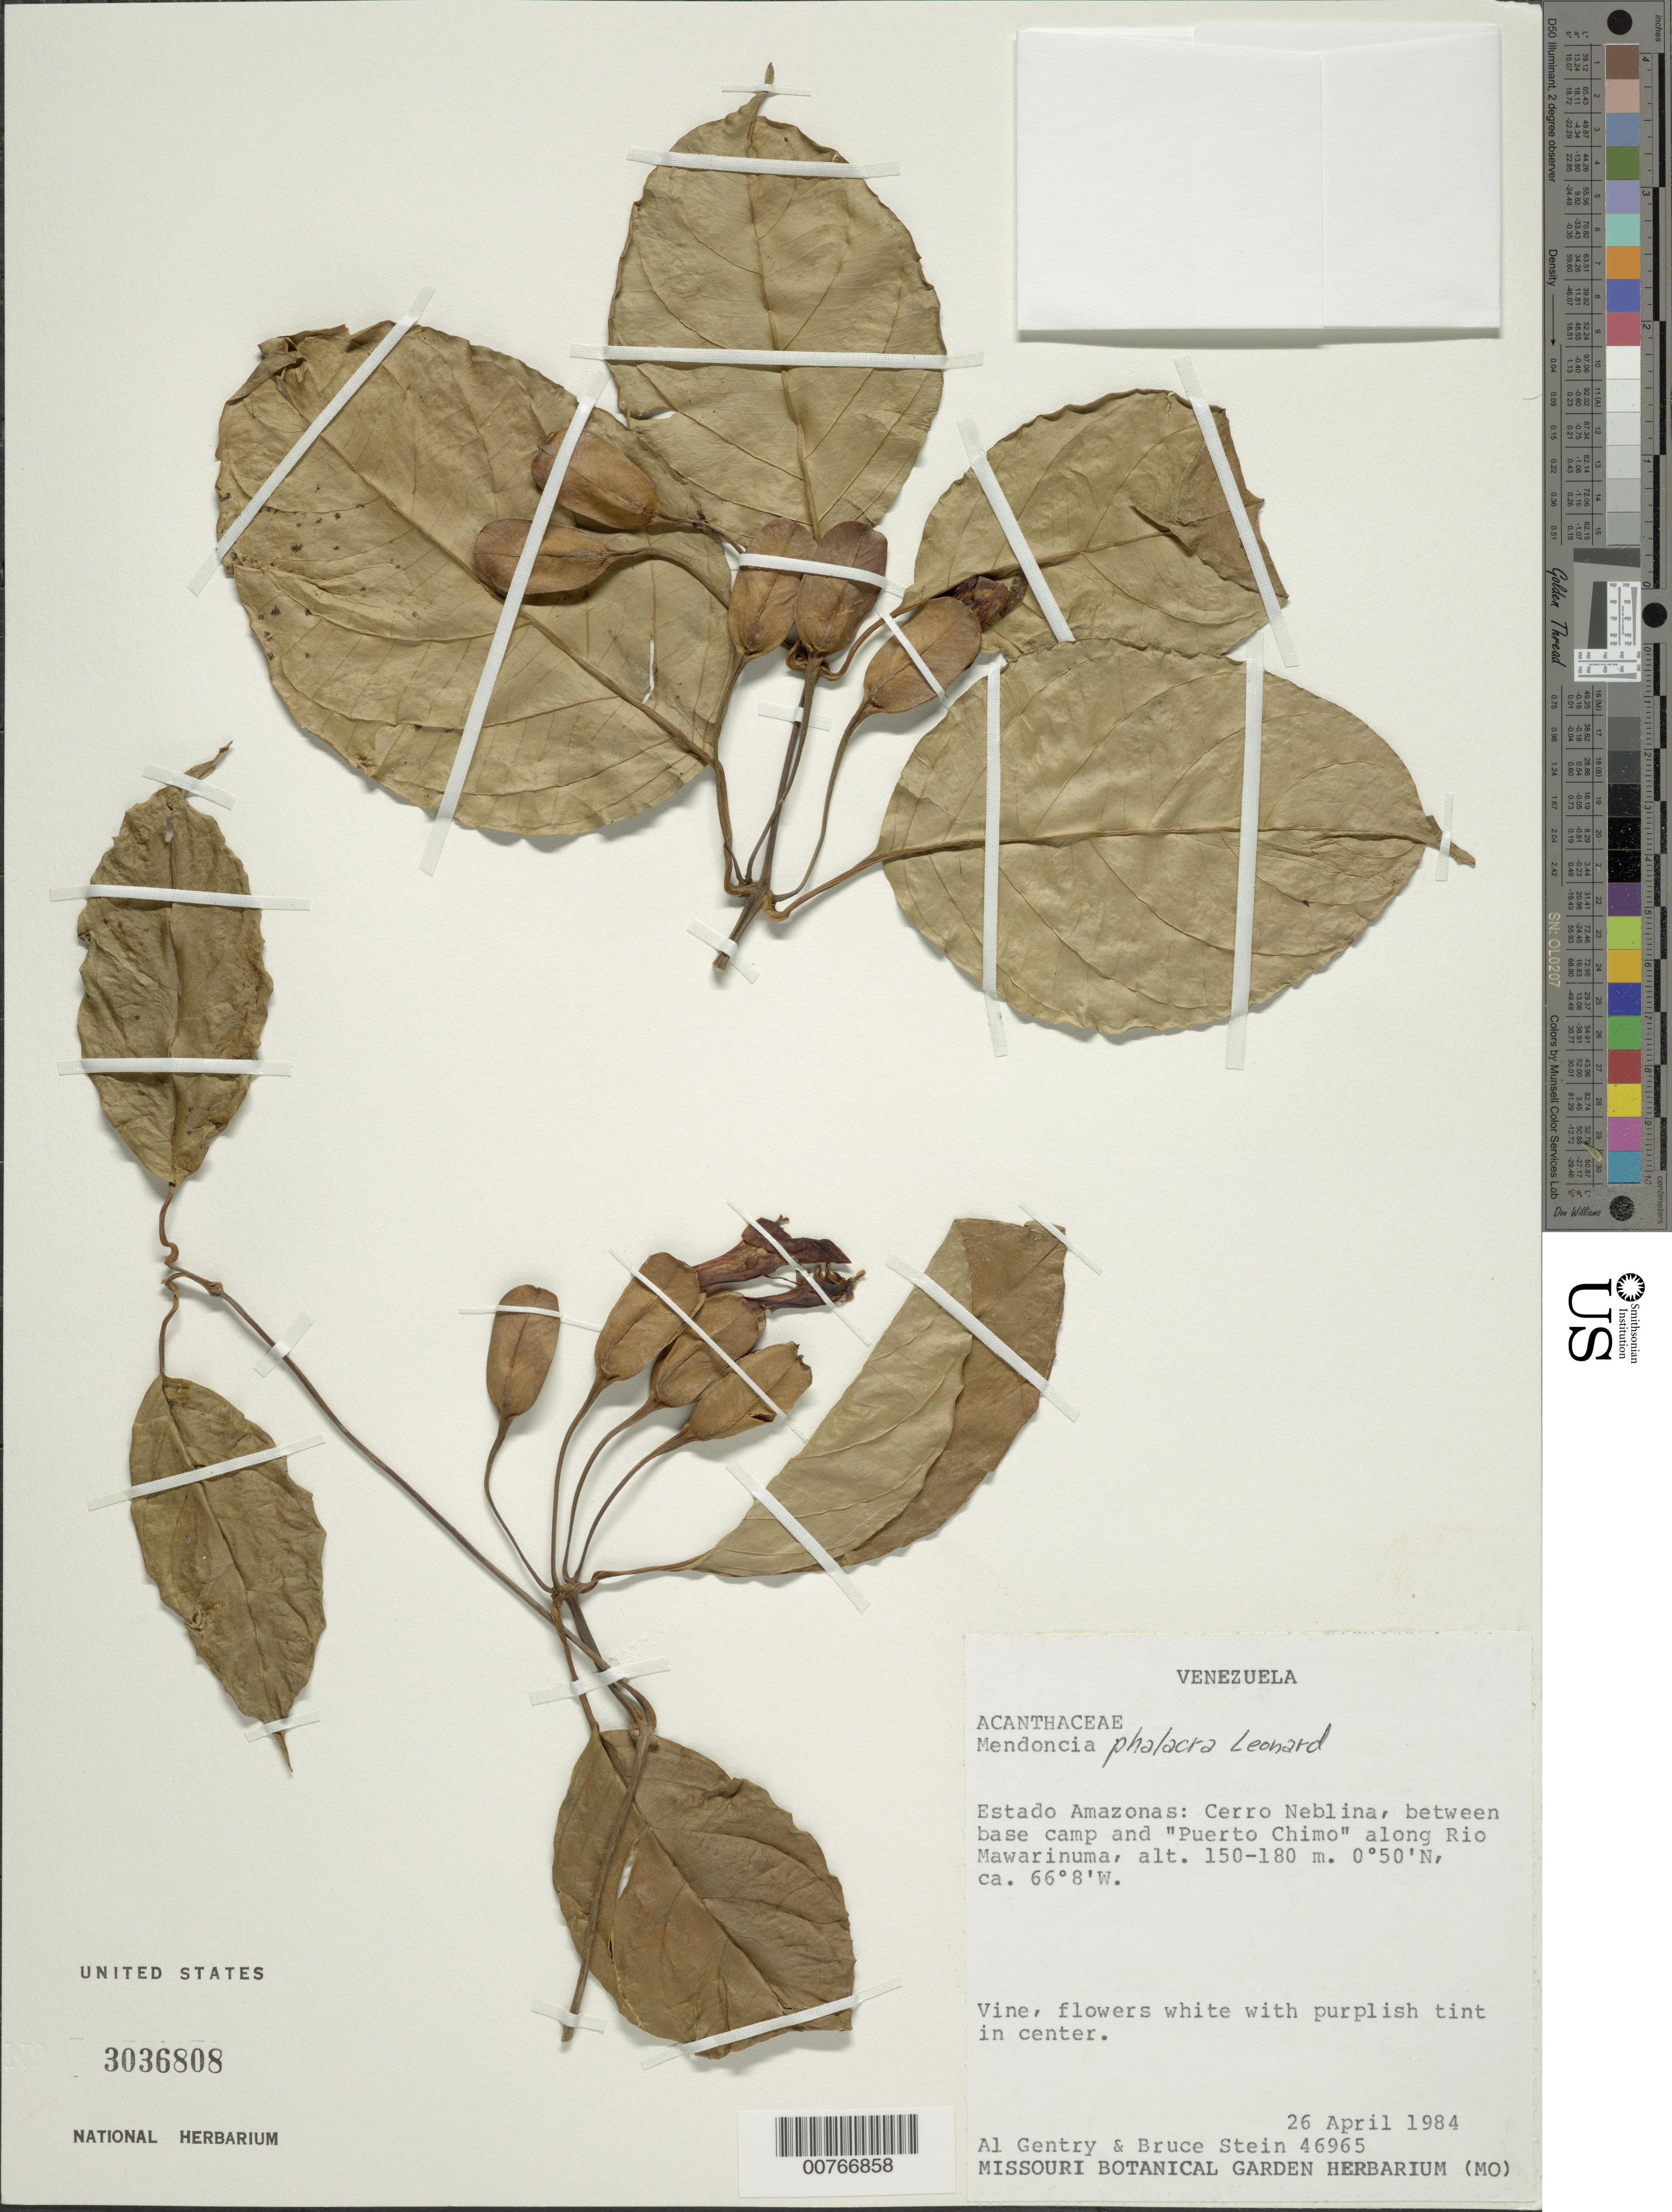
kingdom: Plantae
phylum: Tracheophyta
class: Magnoliopsida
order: Lamiales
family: Acanthaceae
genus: Mendoncia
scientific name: Mendoncia phalacra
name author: Leonard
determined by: Wasshausen, Dieter C., (BOT), Smithsonian Institution - National Museum of Natural History (UNITED STATES)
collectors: A. H. Gentry & B. Stein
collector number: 46965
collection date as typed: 26-Apr-84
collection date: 1984-04-26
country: Venezuela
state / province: Amazonas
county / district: Río Negro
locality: Cerro de La Neblina, Río Mawarinuma, between base camp and "Puerto Chimo"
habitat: Along river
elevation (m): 150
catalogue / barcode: US 3036808